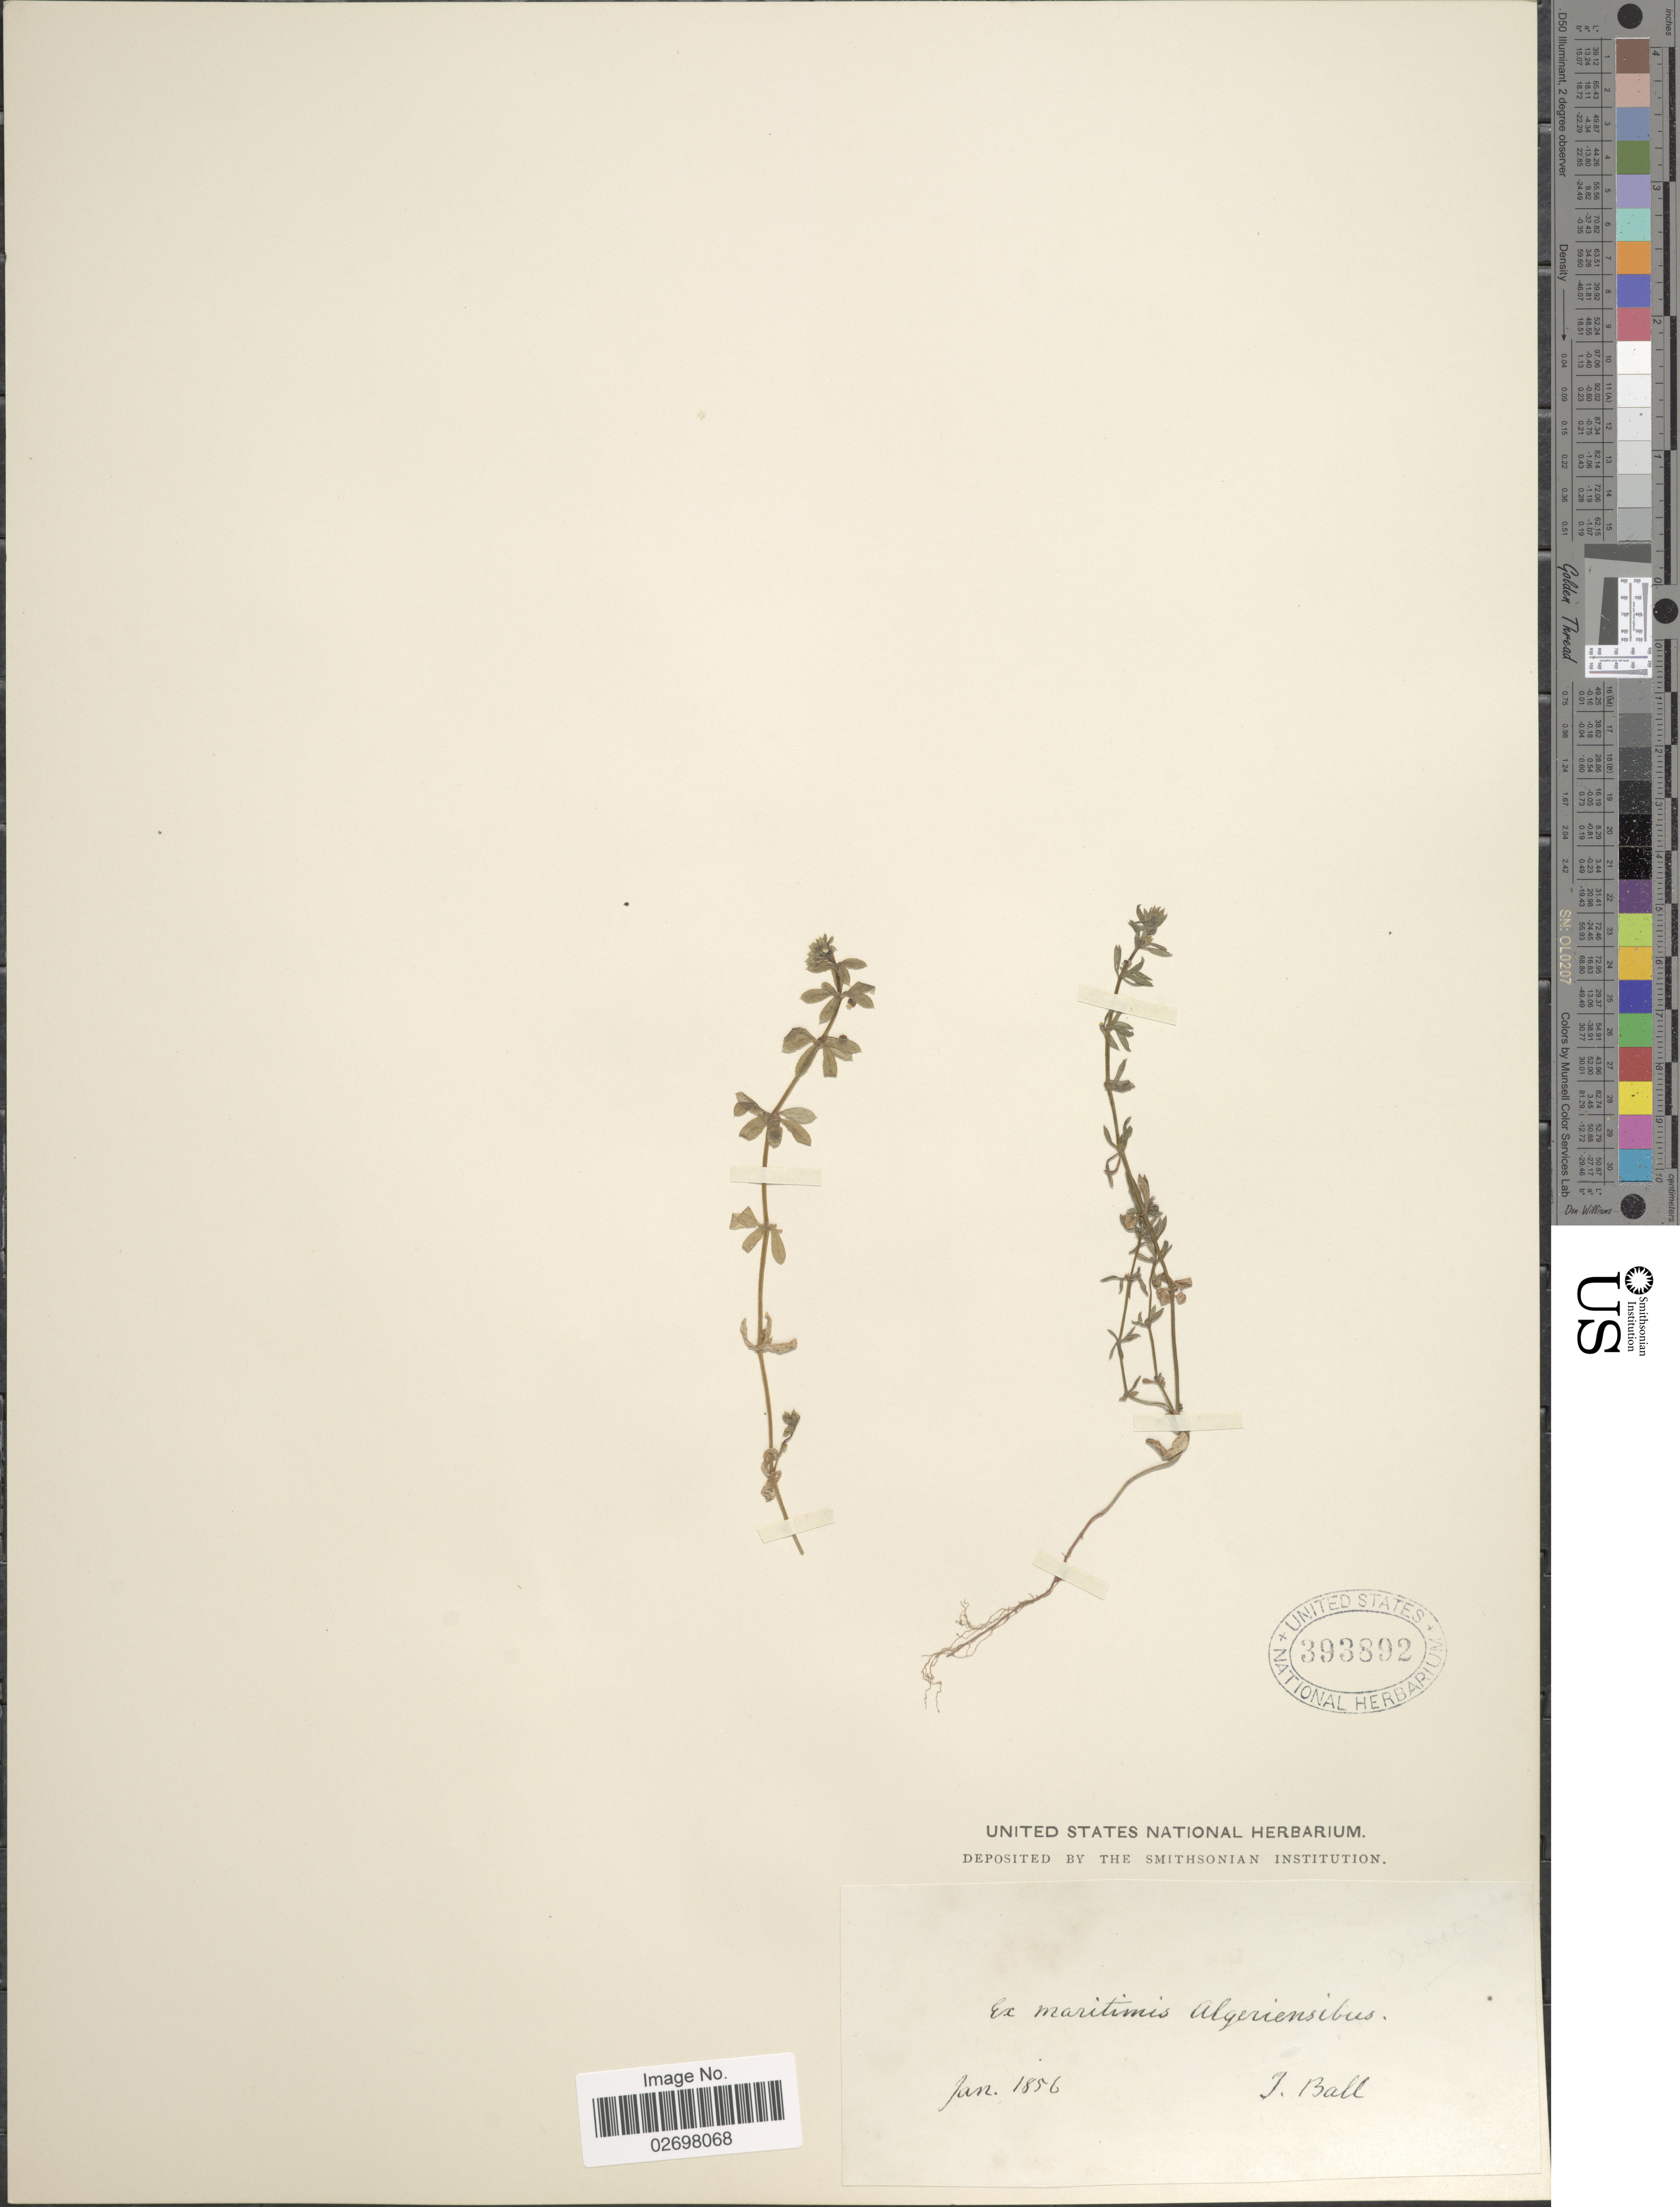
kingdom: Plantae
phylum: Tracheophyta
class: Magnoliopsida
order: Gentianales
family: Rubiaceae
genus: Galium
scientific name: Galium sp.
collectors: J. Ball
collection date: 1856-01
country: Algeria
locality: Maritimis Algeriensibus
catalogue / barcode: US 393892